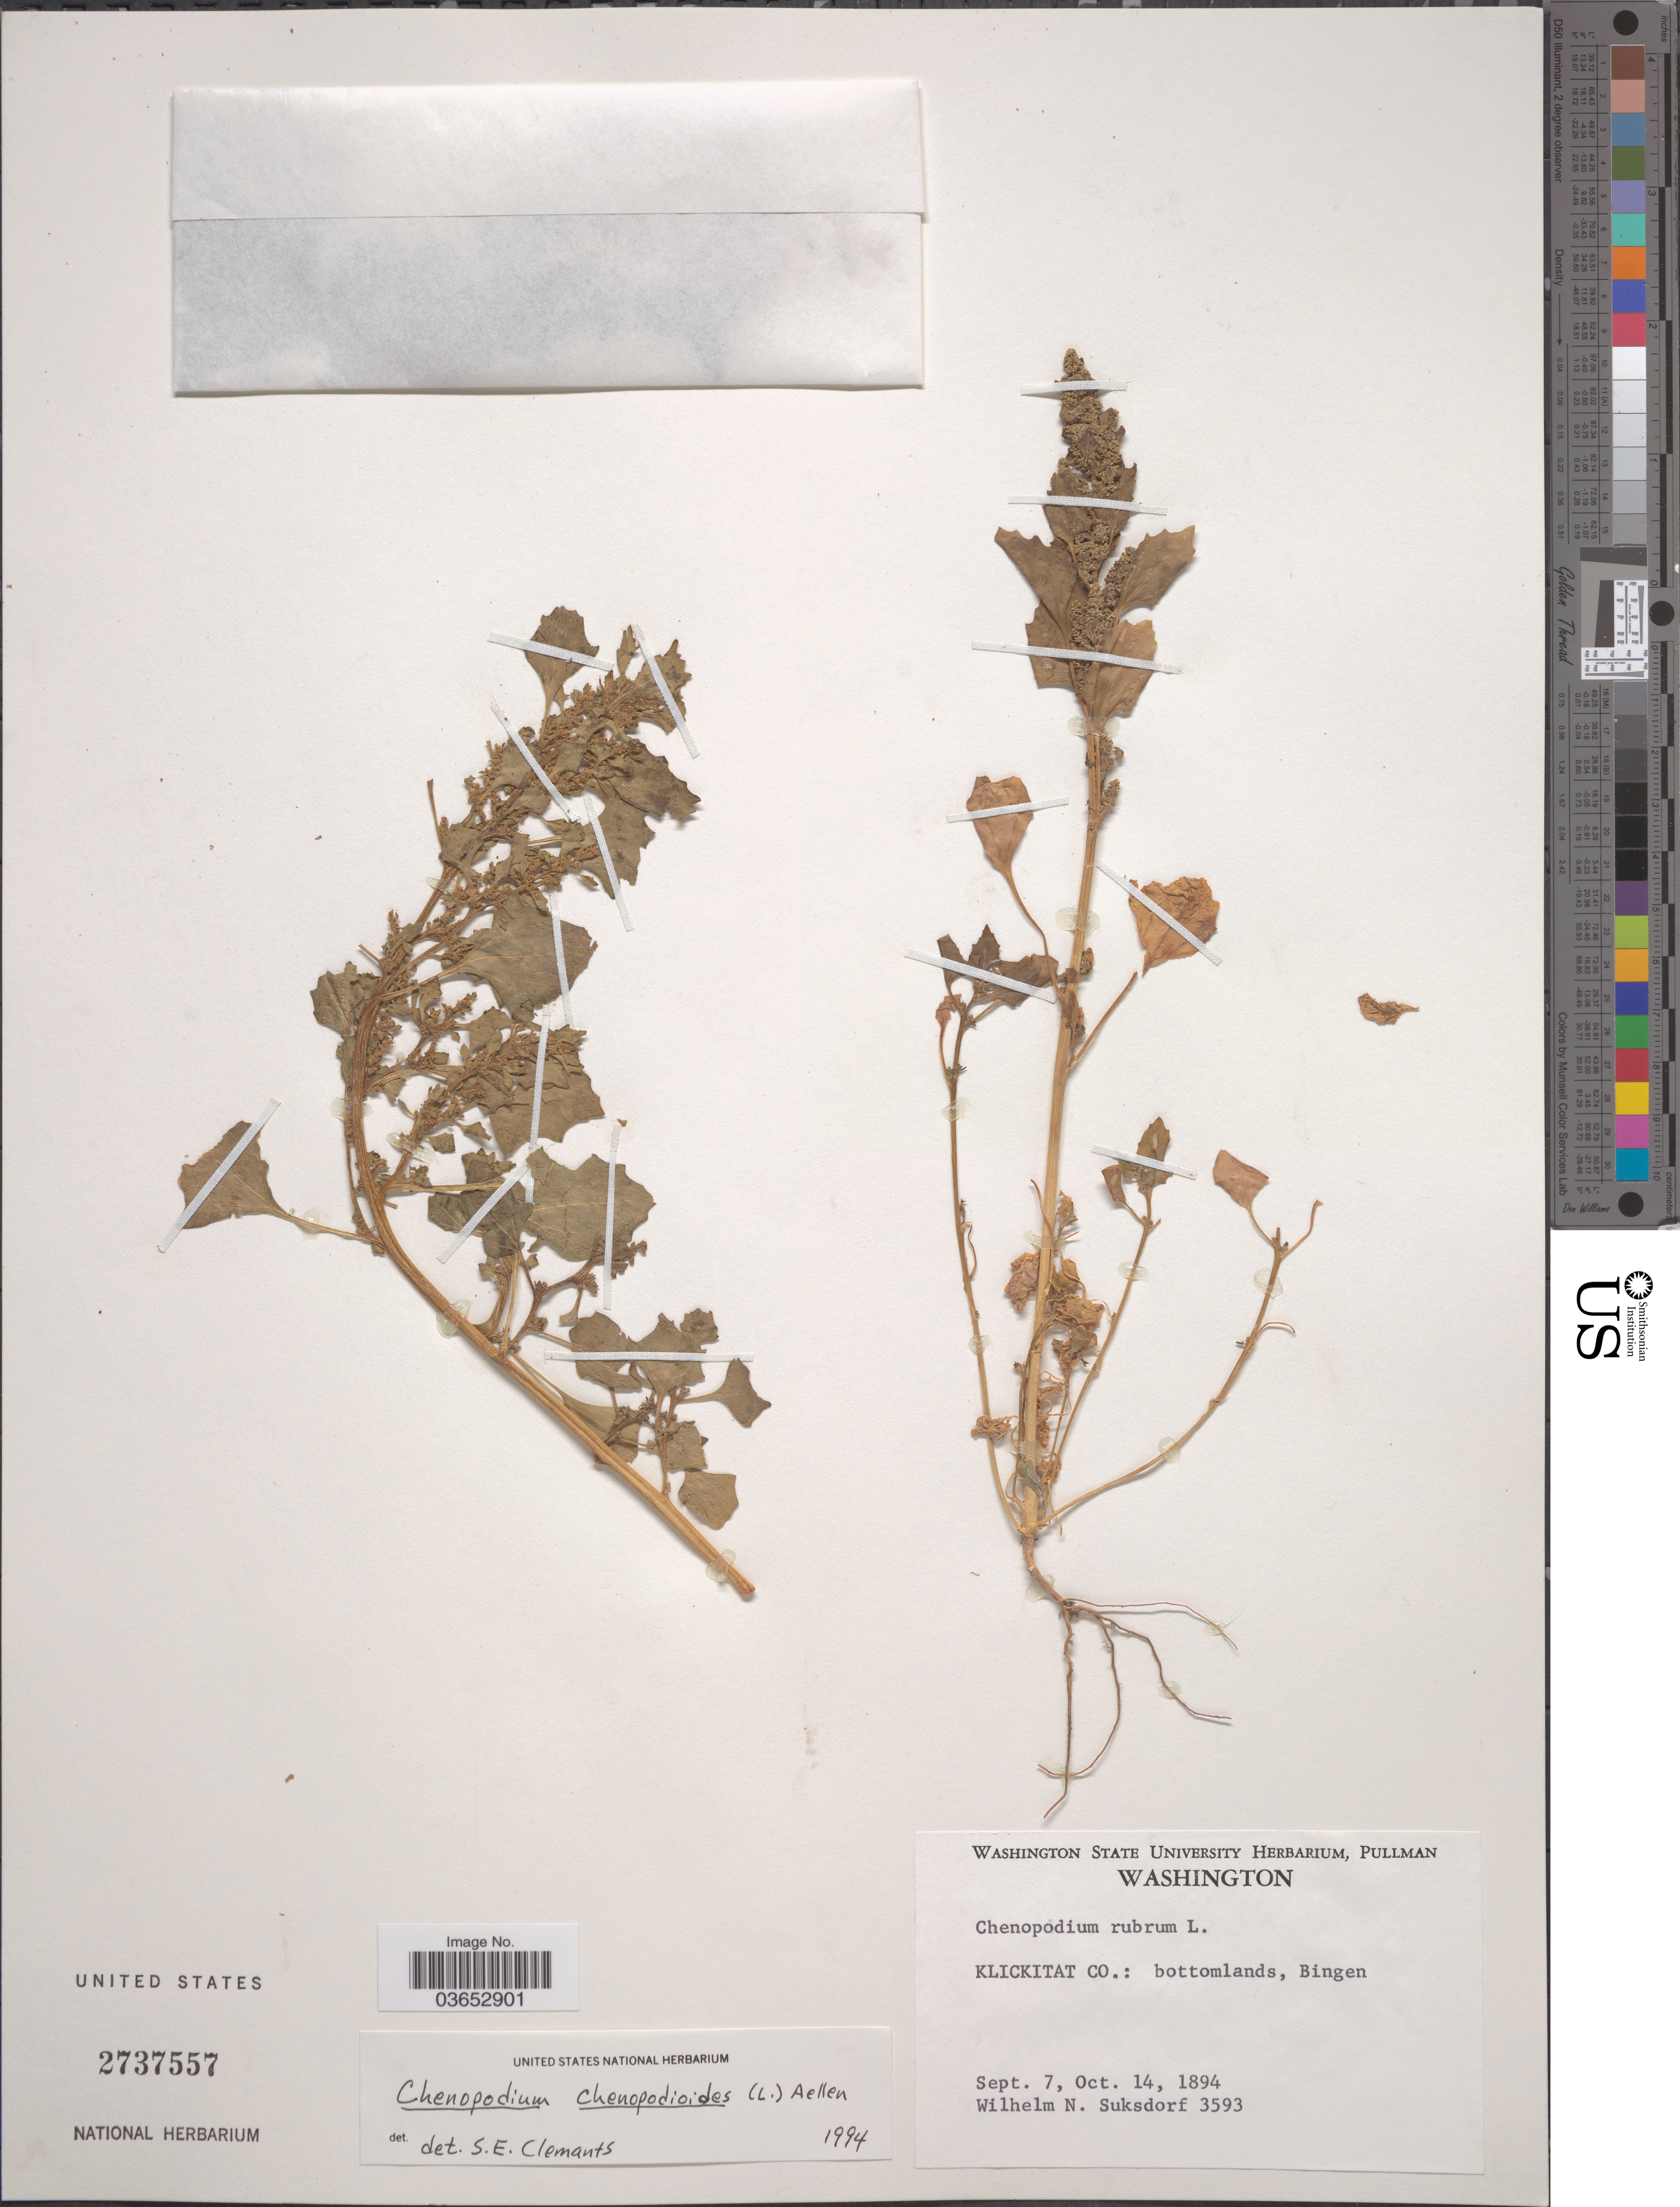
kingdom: Plantae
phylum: Tracheophyta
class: Magnoliopsida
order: Caryophyllales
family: Amaranthaceae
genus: Chenopodium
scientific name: Chenopodium chenopodioides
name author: (L.) Aellen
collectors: W. N. Suksdorf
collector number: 3593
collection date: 1894-10-14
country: United States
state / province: Washington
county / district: Klickitat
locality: Klickitat Co.: bottomlands, Bingen.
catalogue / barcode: US 2737557